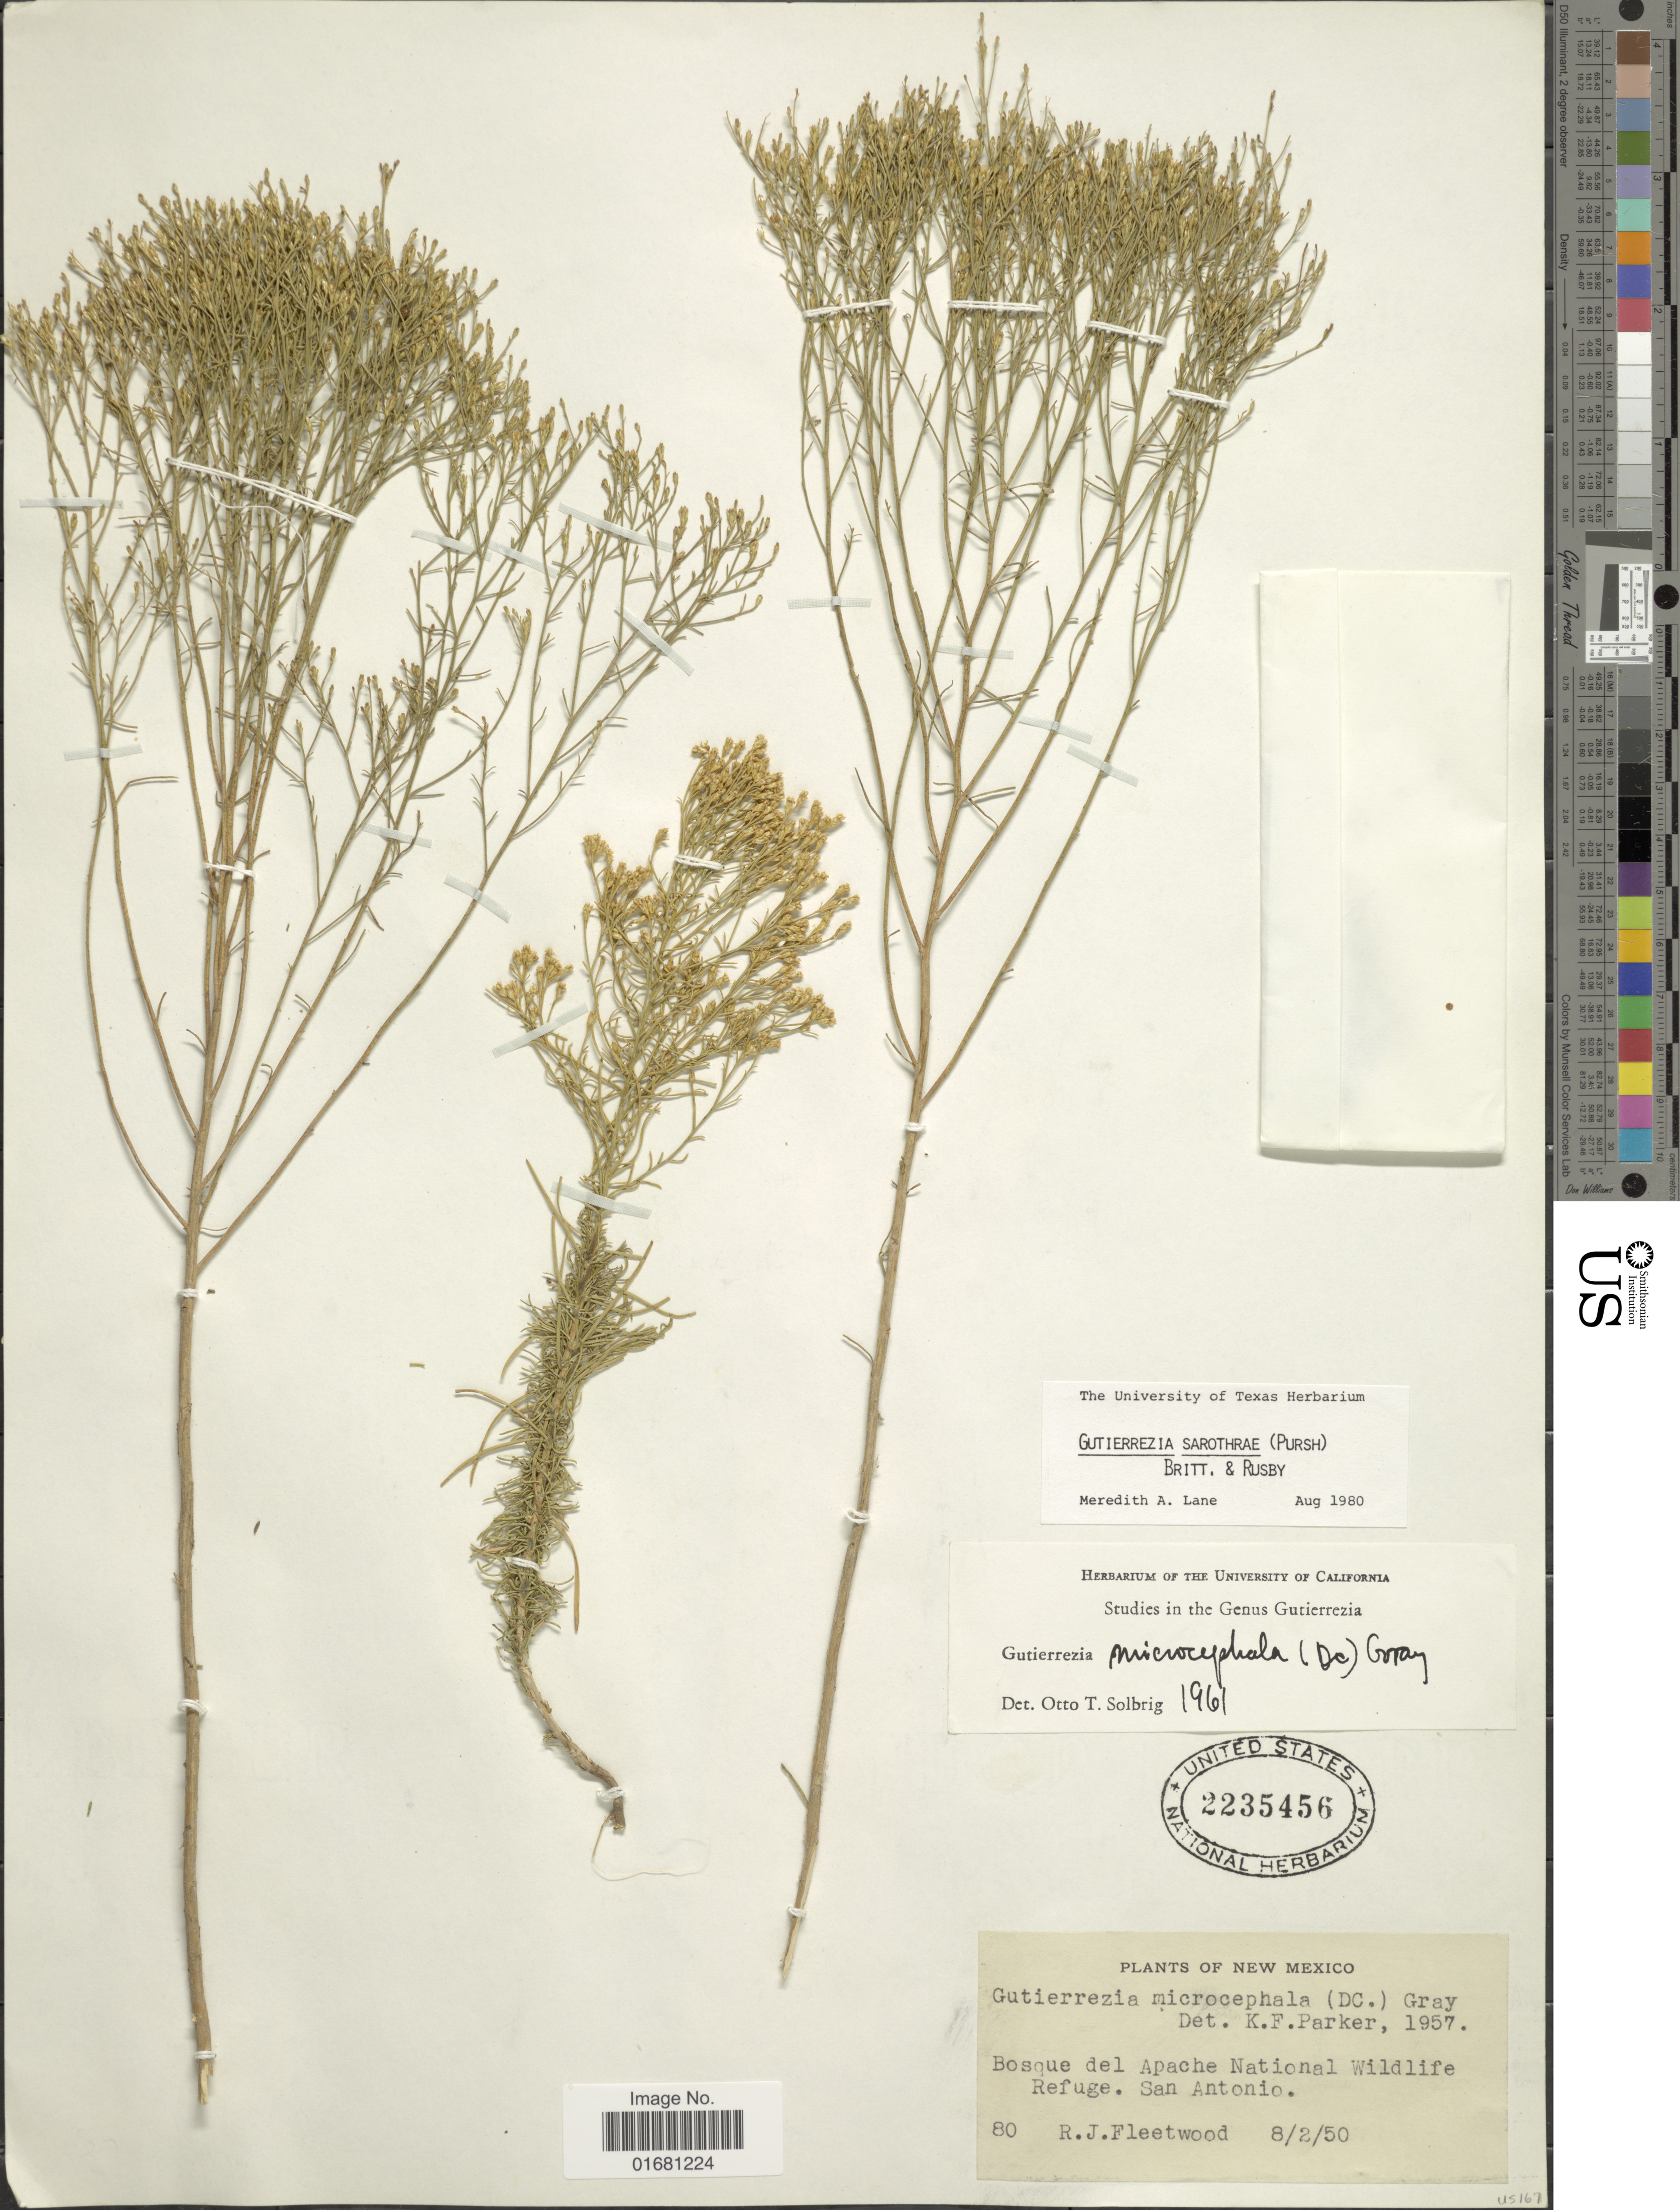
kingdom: Plantae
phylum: Tracheophyta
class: Magnoliopsida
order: Asterales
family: Asteraceae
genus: Gutierrezia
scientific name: Gutierrezia sarothrae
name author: (Pursh) Britton & Rusby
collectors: R. J. Fleetwood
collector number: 80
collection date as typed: Transcribed d/m/y: 2/8/50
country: United States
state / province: New Mexico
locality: Bosque del Apache National Wildlife Refuge, San Antonio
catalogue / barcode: US 2235456